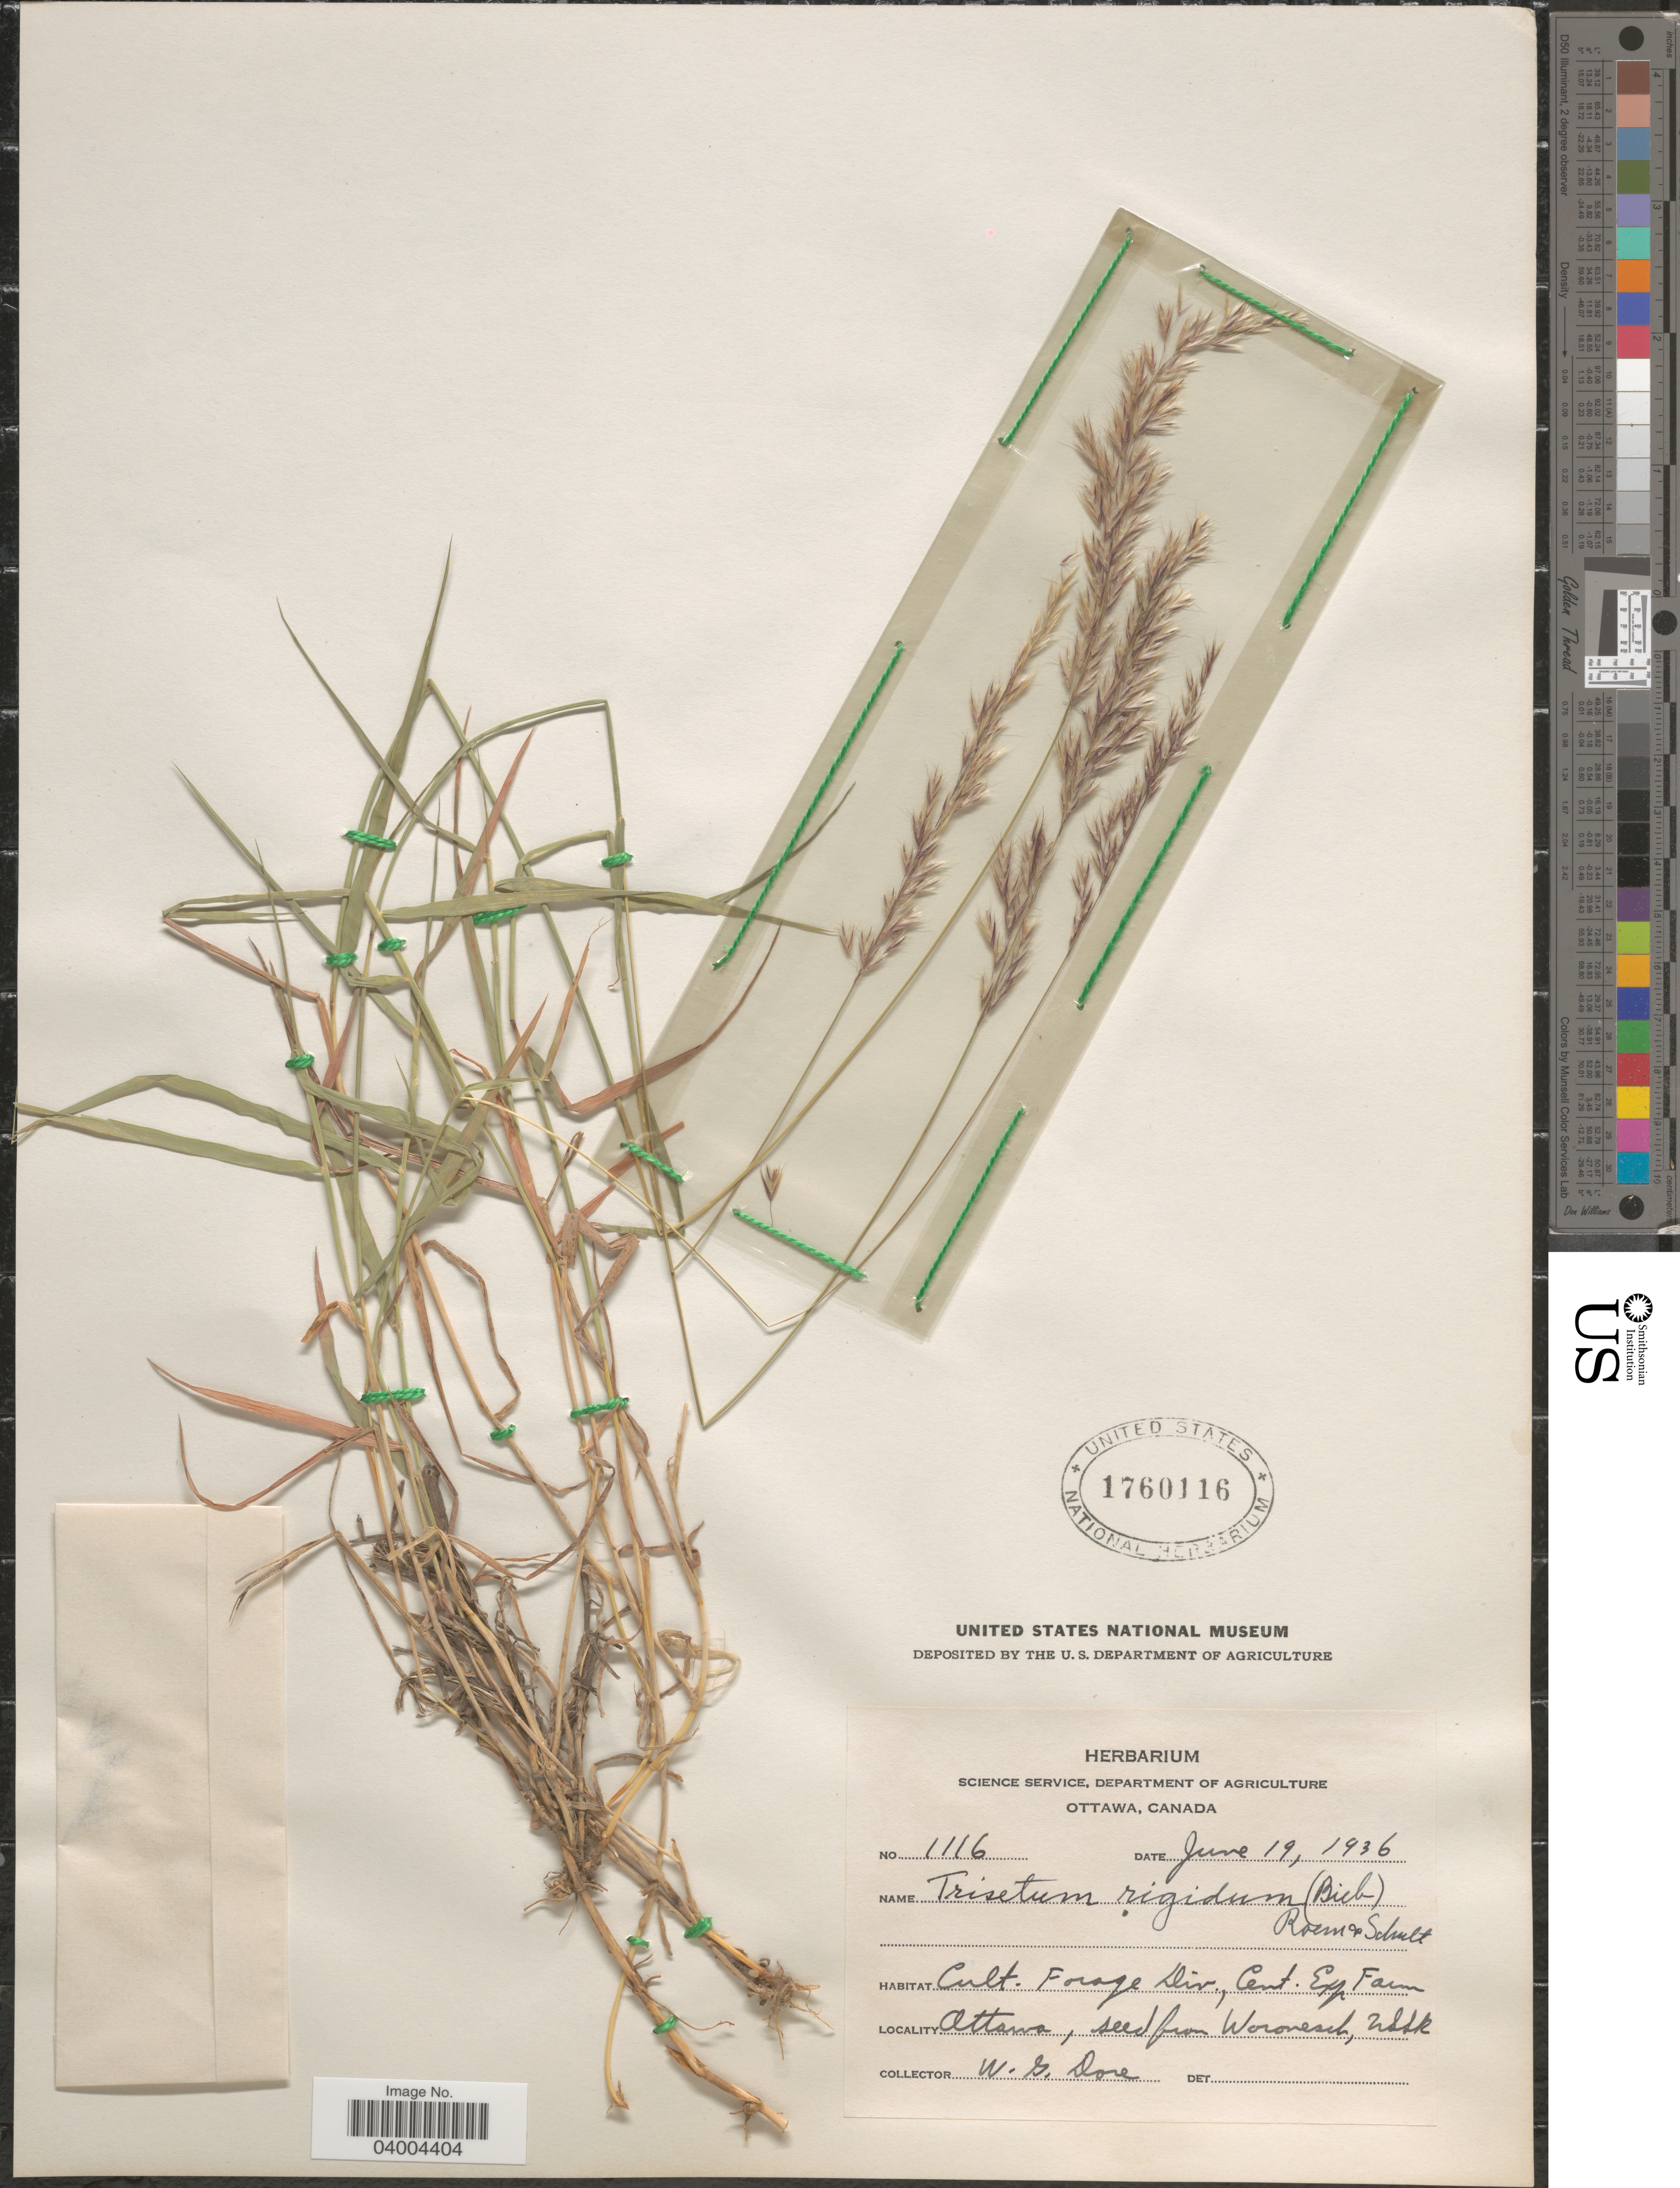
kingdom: Plantae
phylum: Tracheophyta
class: Liliopsida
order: Poales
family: Poaceae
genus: Acrospelion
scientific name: Acrospelion rigidum ined.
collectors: W. Dore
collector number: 1116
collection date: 1936-06-19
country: Canada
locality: Forage Div., Cent. Exp Farm. Ottawa, seed from Woronesch.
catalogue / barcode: US 1760116